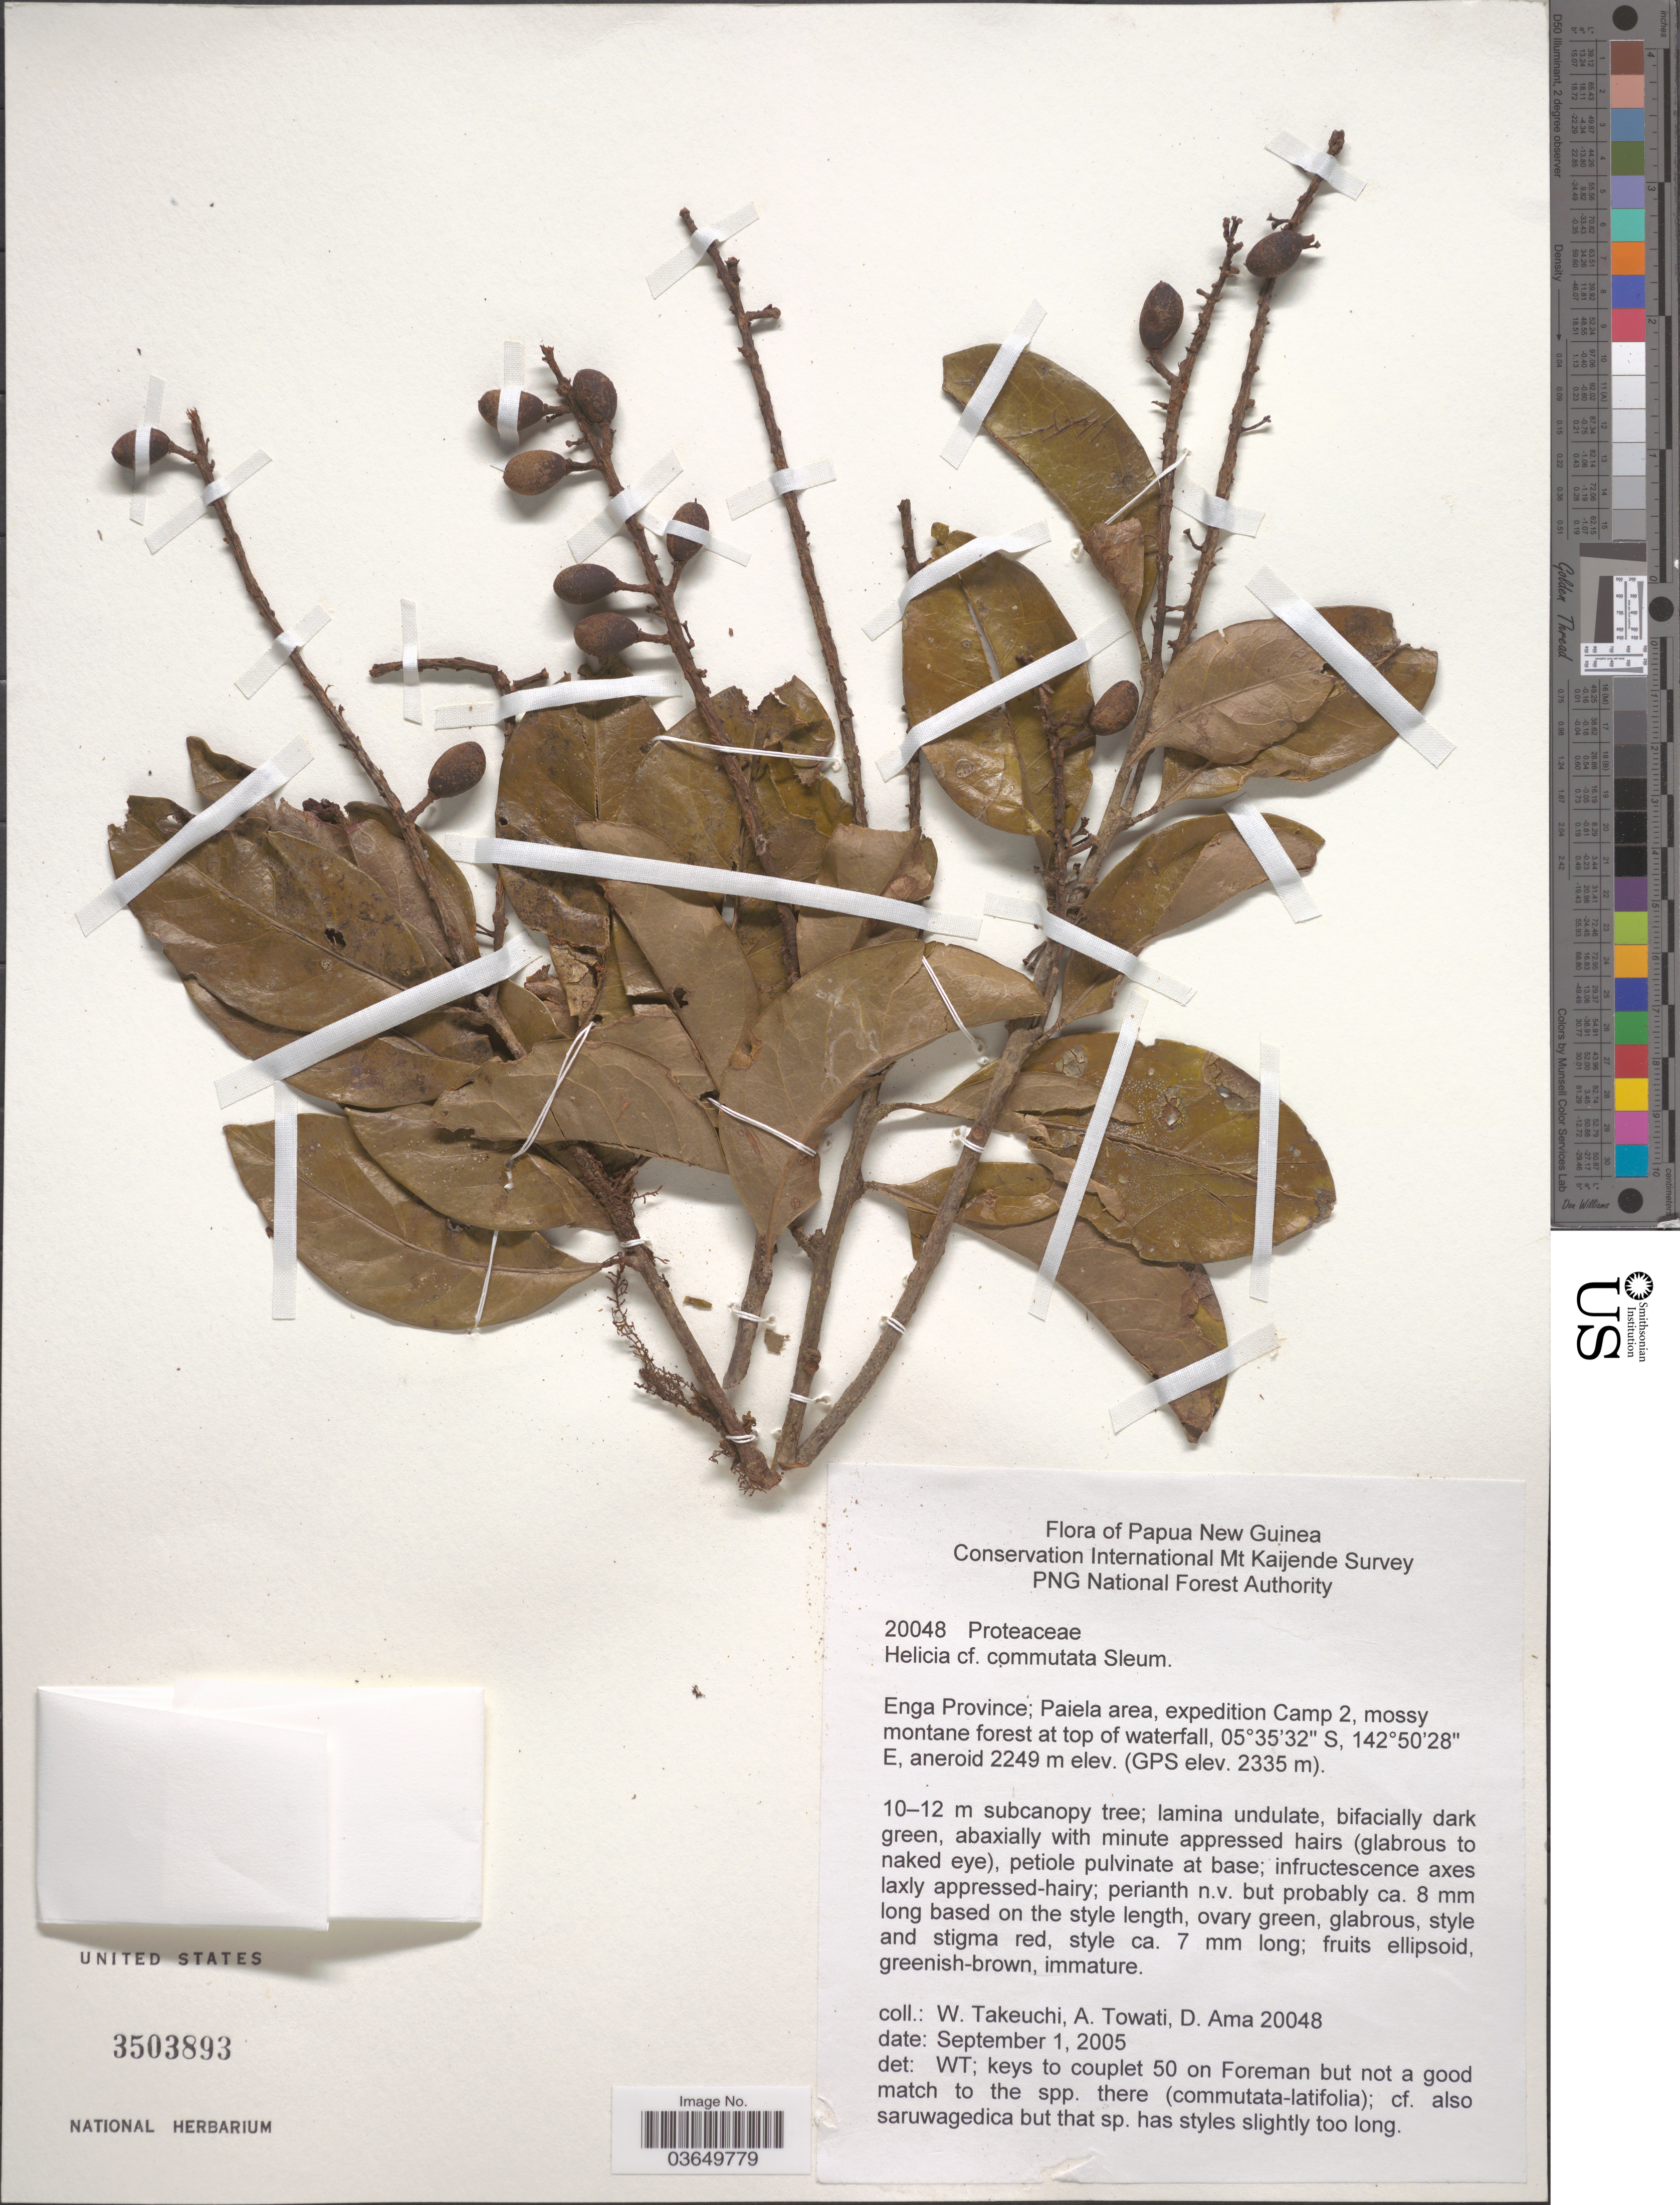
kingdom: Plantae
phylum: Tracheophyta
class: Magnoliopsida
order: Proteales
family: Proteaceae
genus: Helicia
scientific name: Helicia commutata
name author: Sleumer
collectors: W. Takeuchi, A. Towati & D. Ama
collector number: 20048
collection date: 2005-09-01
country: Papua New Guinea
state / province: Enga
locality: Paiela area, expedition Camp 2, mossy montane forest at top of waterfall.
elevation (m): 2249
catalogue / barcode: US 3503893